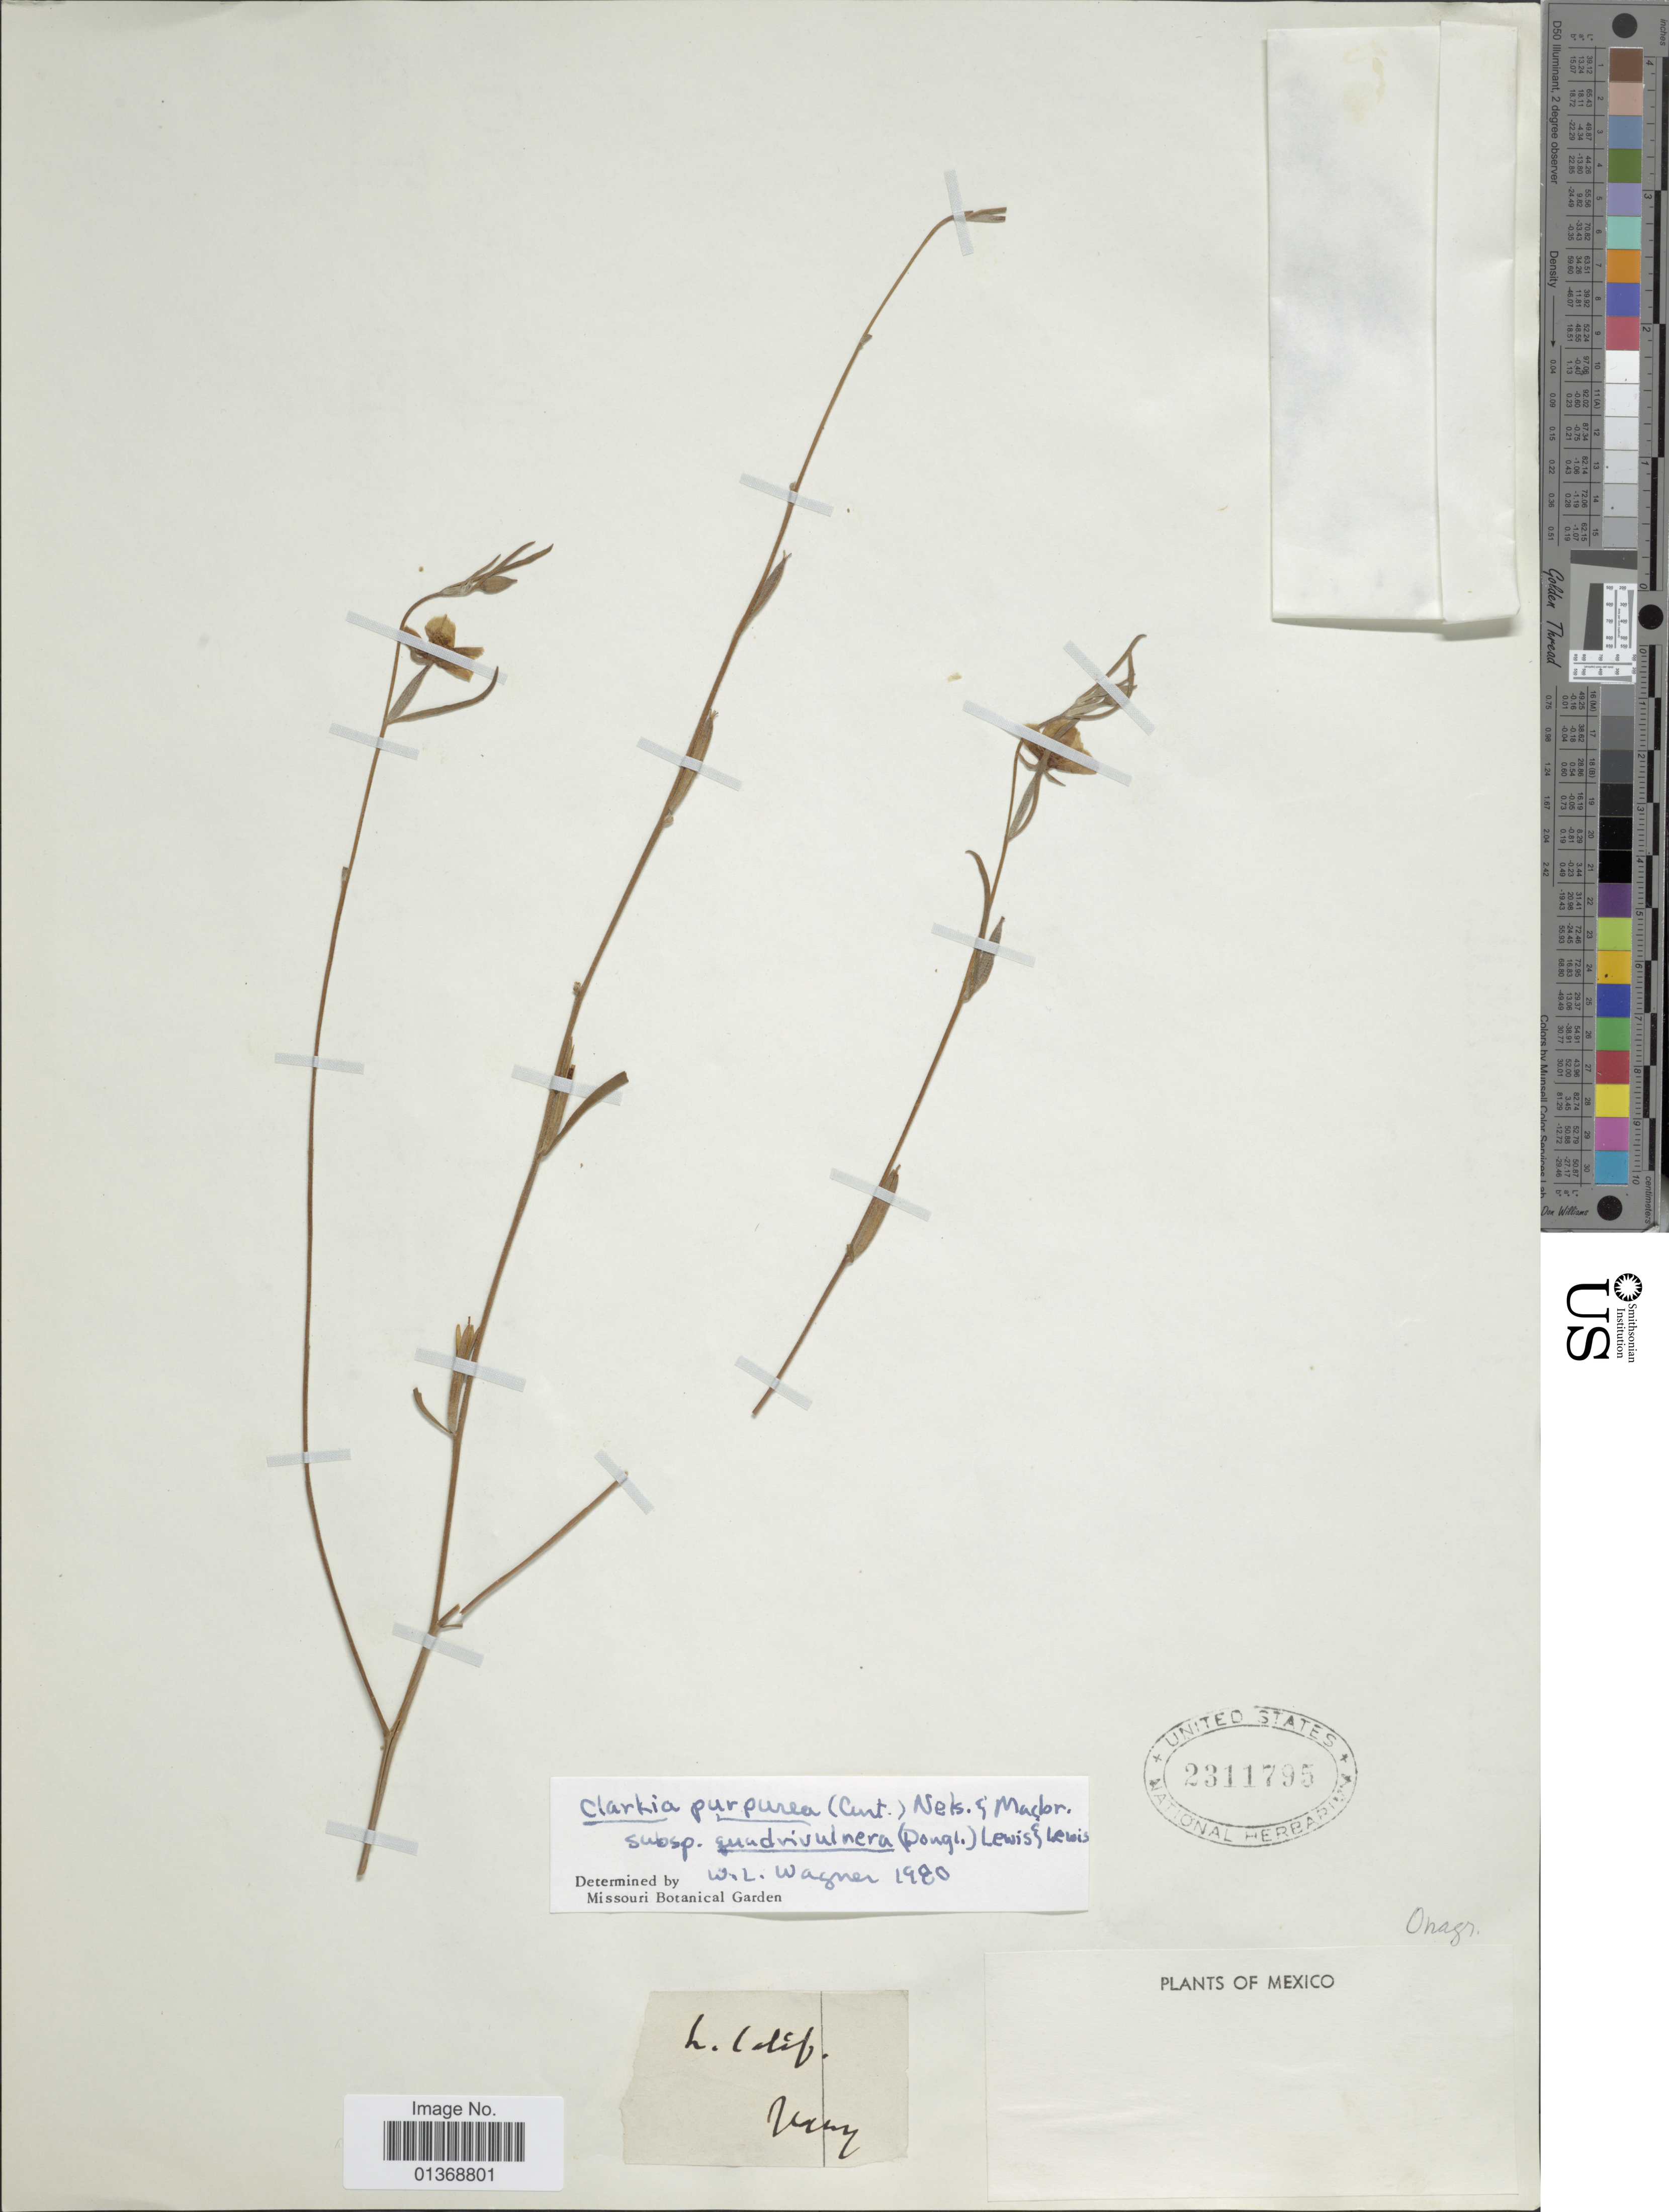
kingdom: Plantae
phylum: Tracheophyta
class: Magnoliopsida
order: Myrtales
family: Onagraceae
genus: Clarkia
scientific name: Clarkia purpurea subsp. quadrivulnera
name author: (Douglas) H.F. Lewis & M.R. Lewis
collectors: G. Vasey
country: Mexico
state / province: Baja California Norte / Baja California Sur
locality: L. Calif.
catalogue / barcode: US 2311795